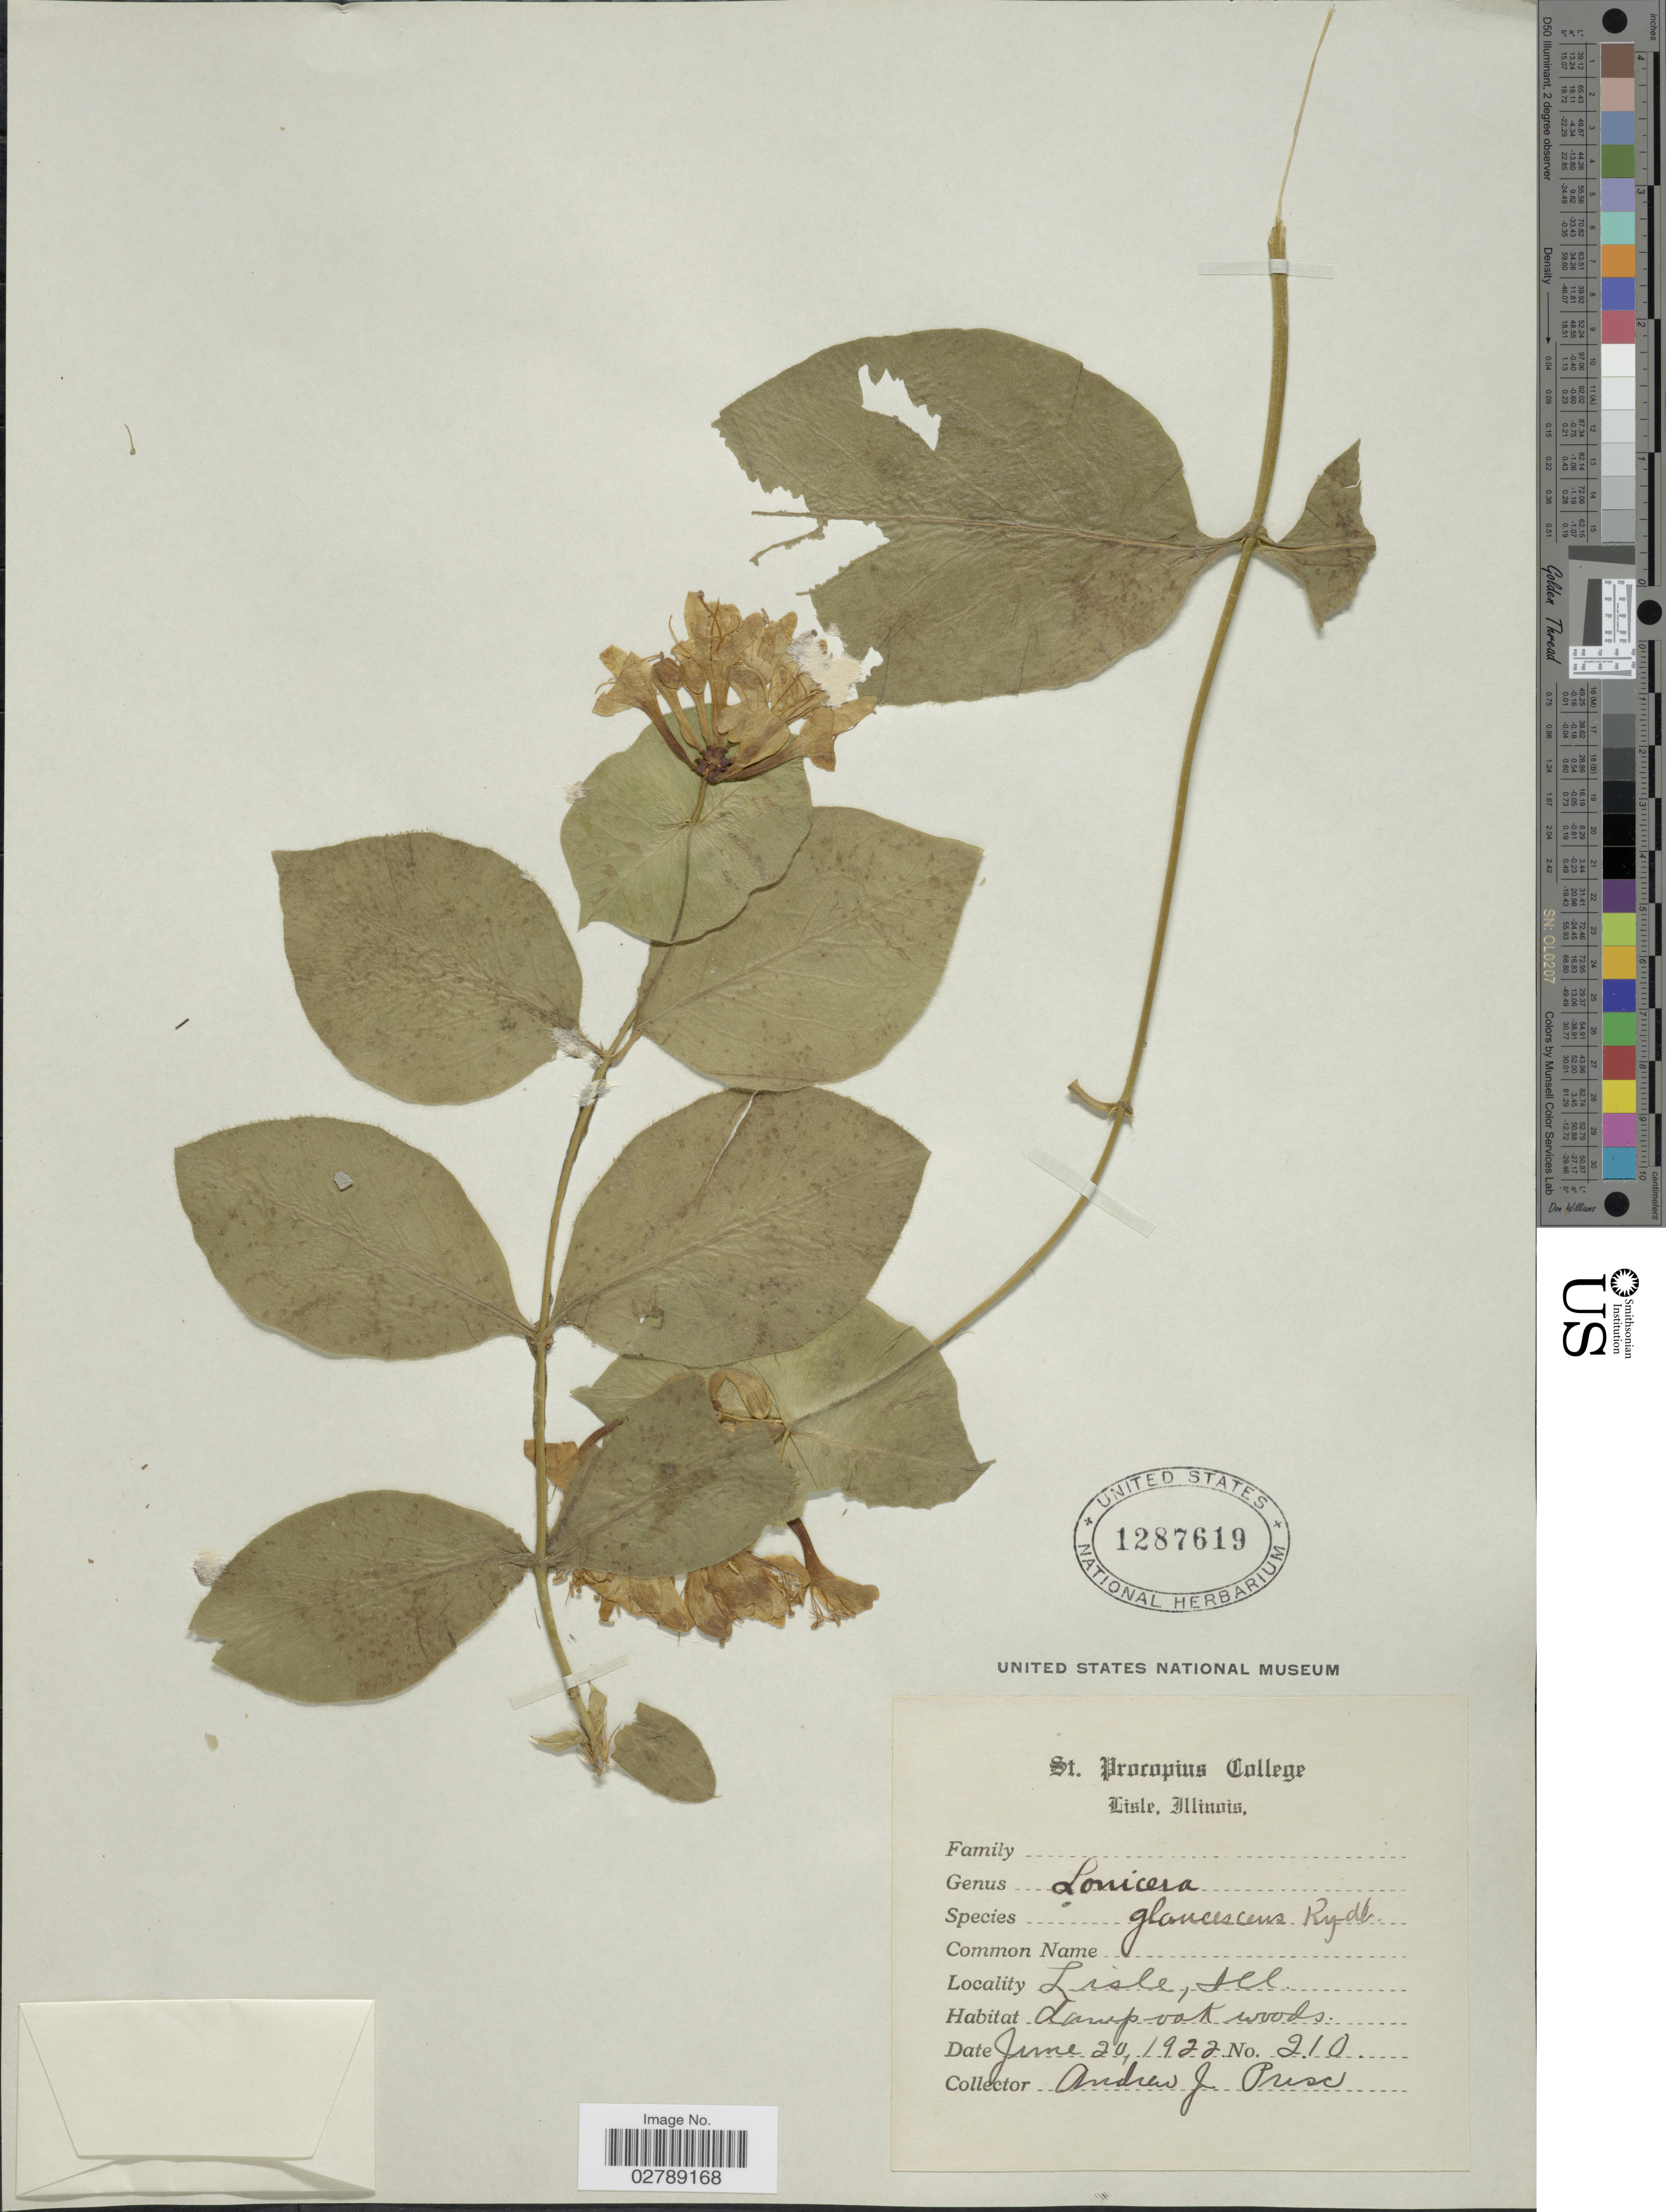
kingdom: Plantae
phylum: Tracheophyta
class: Magnoliopsida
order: Dipsacales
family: Caprifoliaceae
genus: Lonicera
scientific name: Lonicera dioica var. glaucescens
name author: (Rydb.) Butters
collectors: A. J. Prisc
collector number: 210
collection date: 1922-06-20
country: United States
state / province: Illinois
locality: Lisle, Ill.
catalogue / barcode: US 1287619